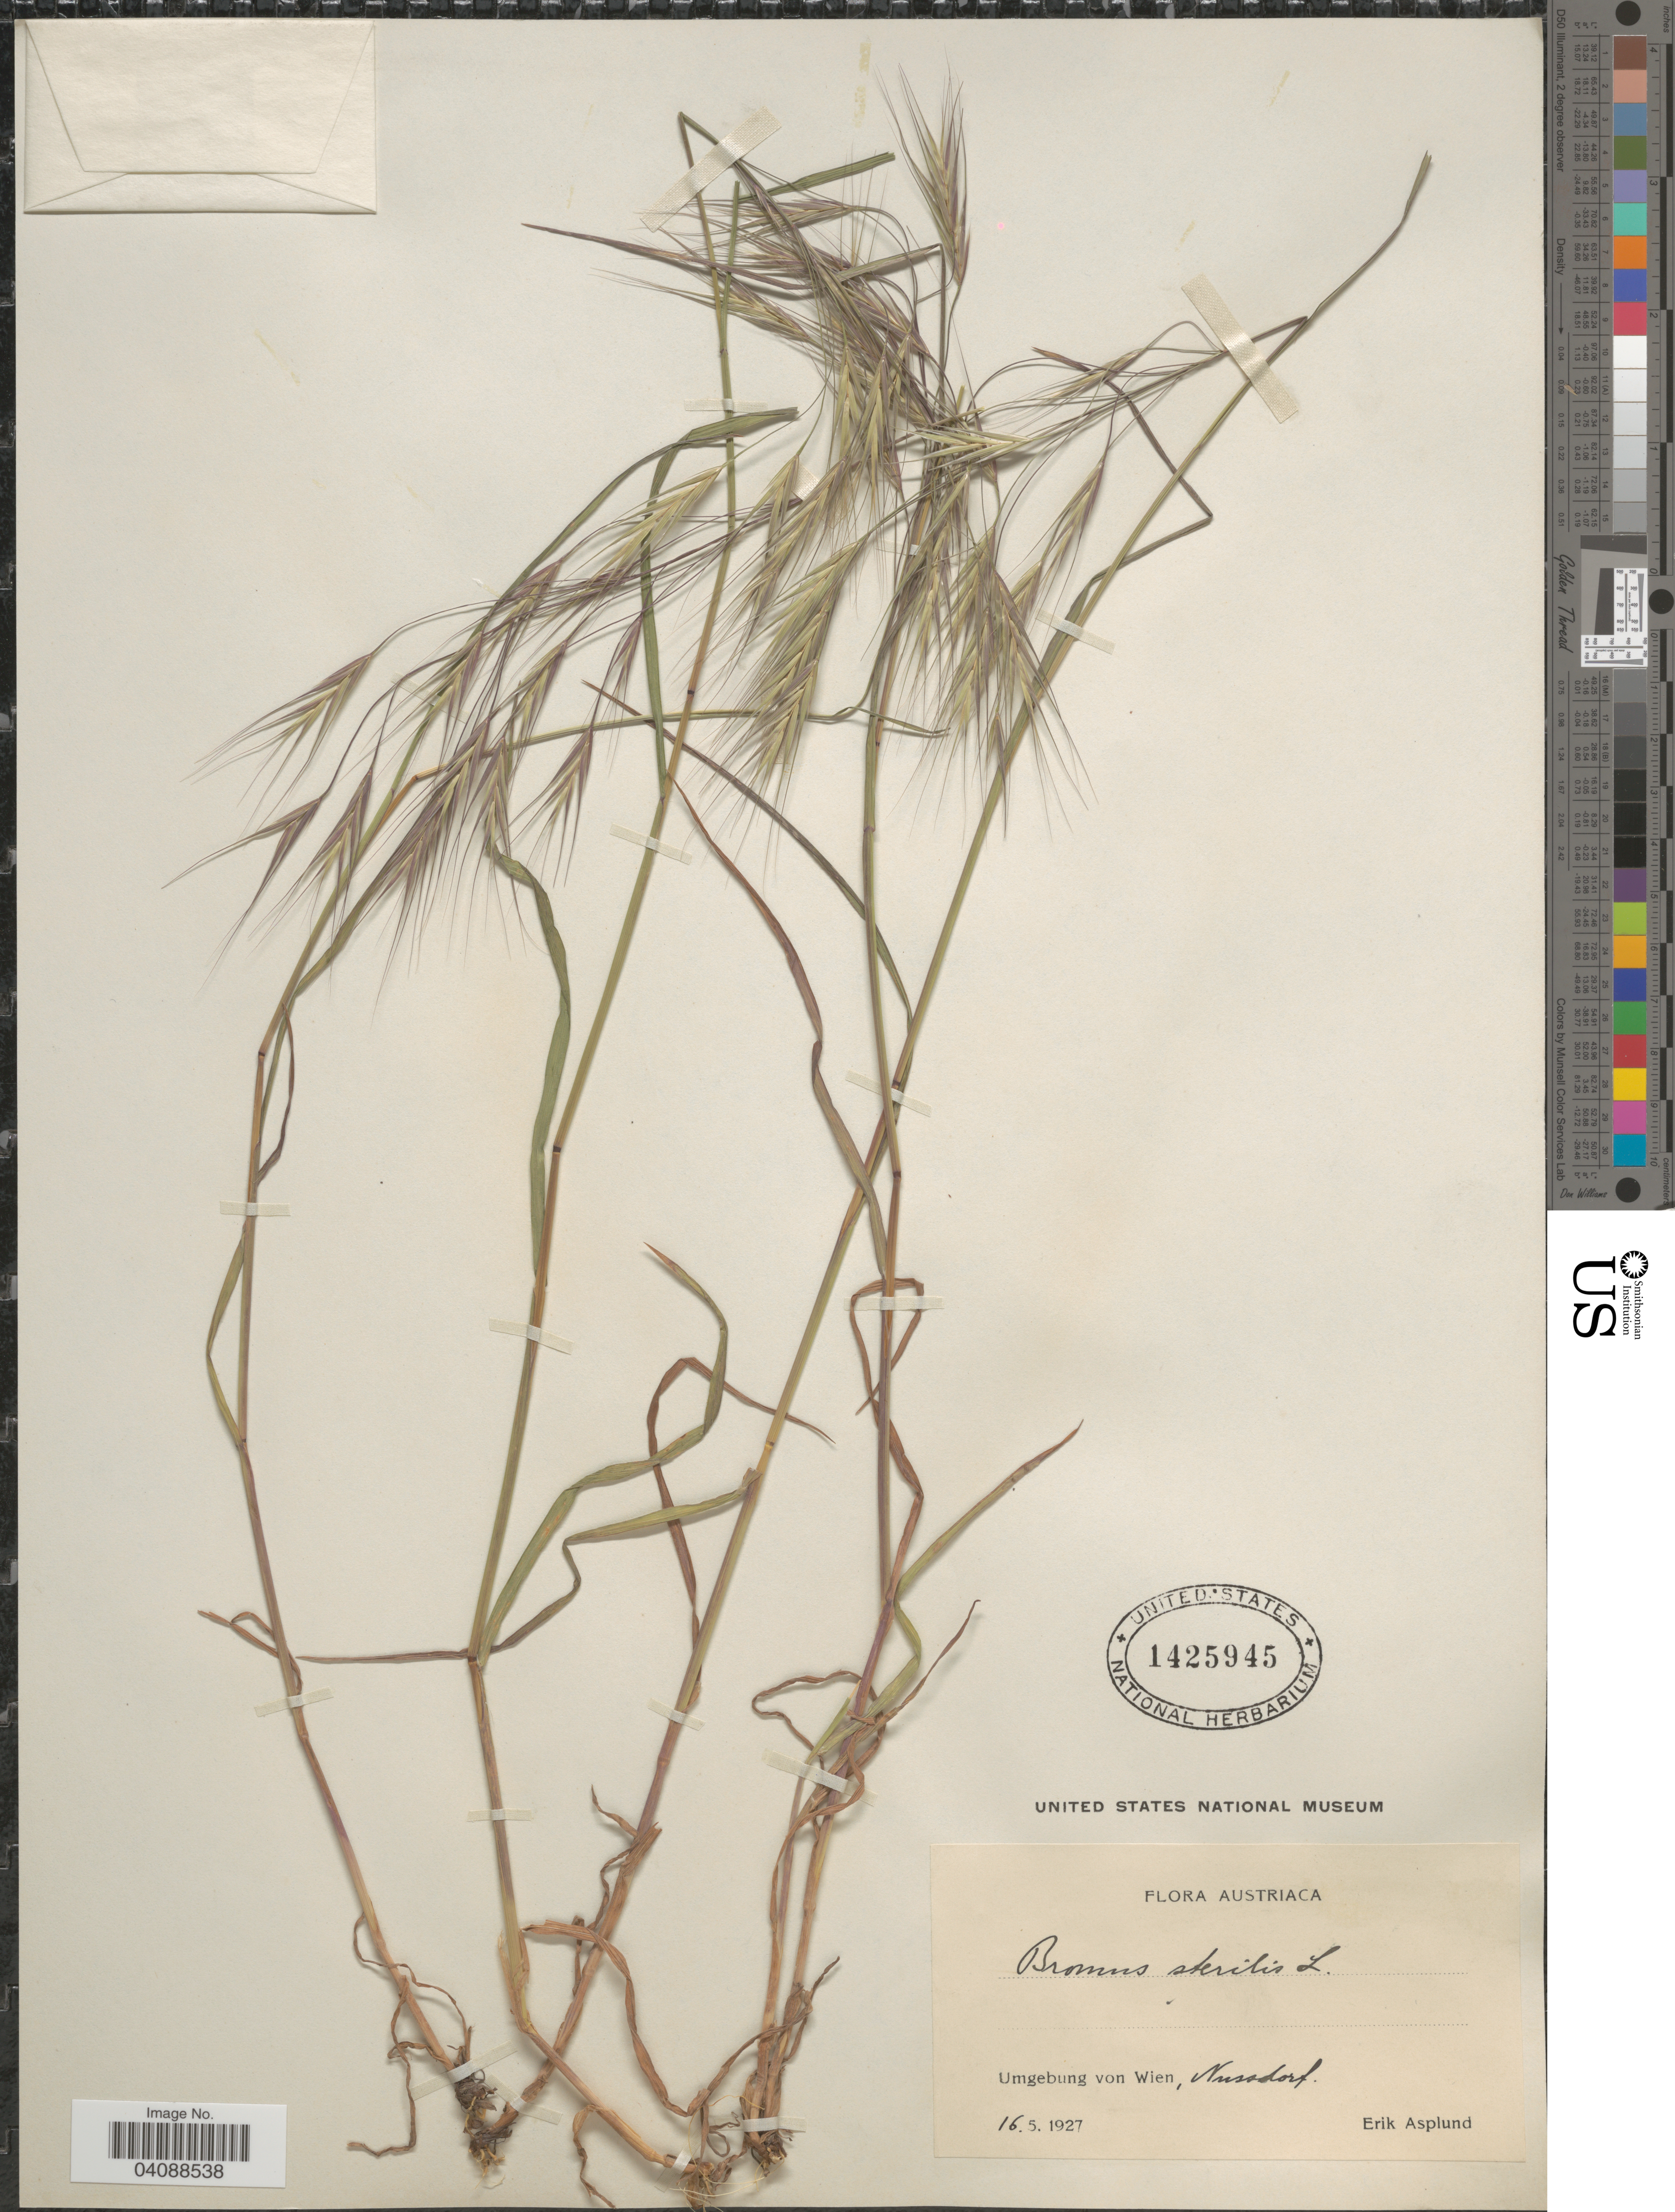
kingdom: Plantae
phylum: Tracheophyta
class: Liliopsida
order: Poales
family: Poaceae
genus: Bromus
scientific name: Bromus sterilis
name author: L.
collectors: E. Asplund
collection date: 1927-05-16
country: Austria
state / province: Wien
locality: Austriaca. Umgebung von Wien, Nussdorf.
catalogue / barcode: US 1425945